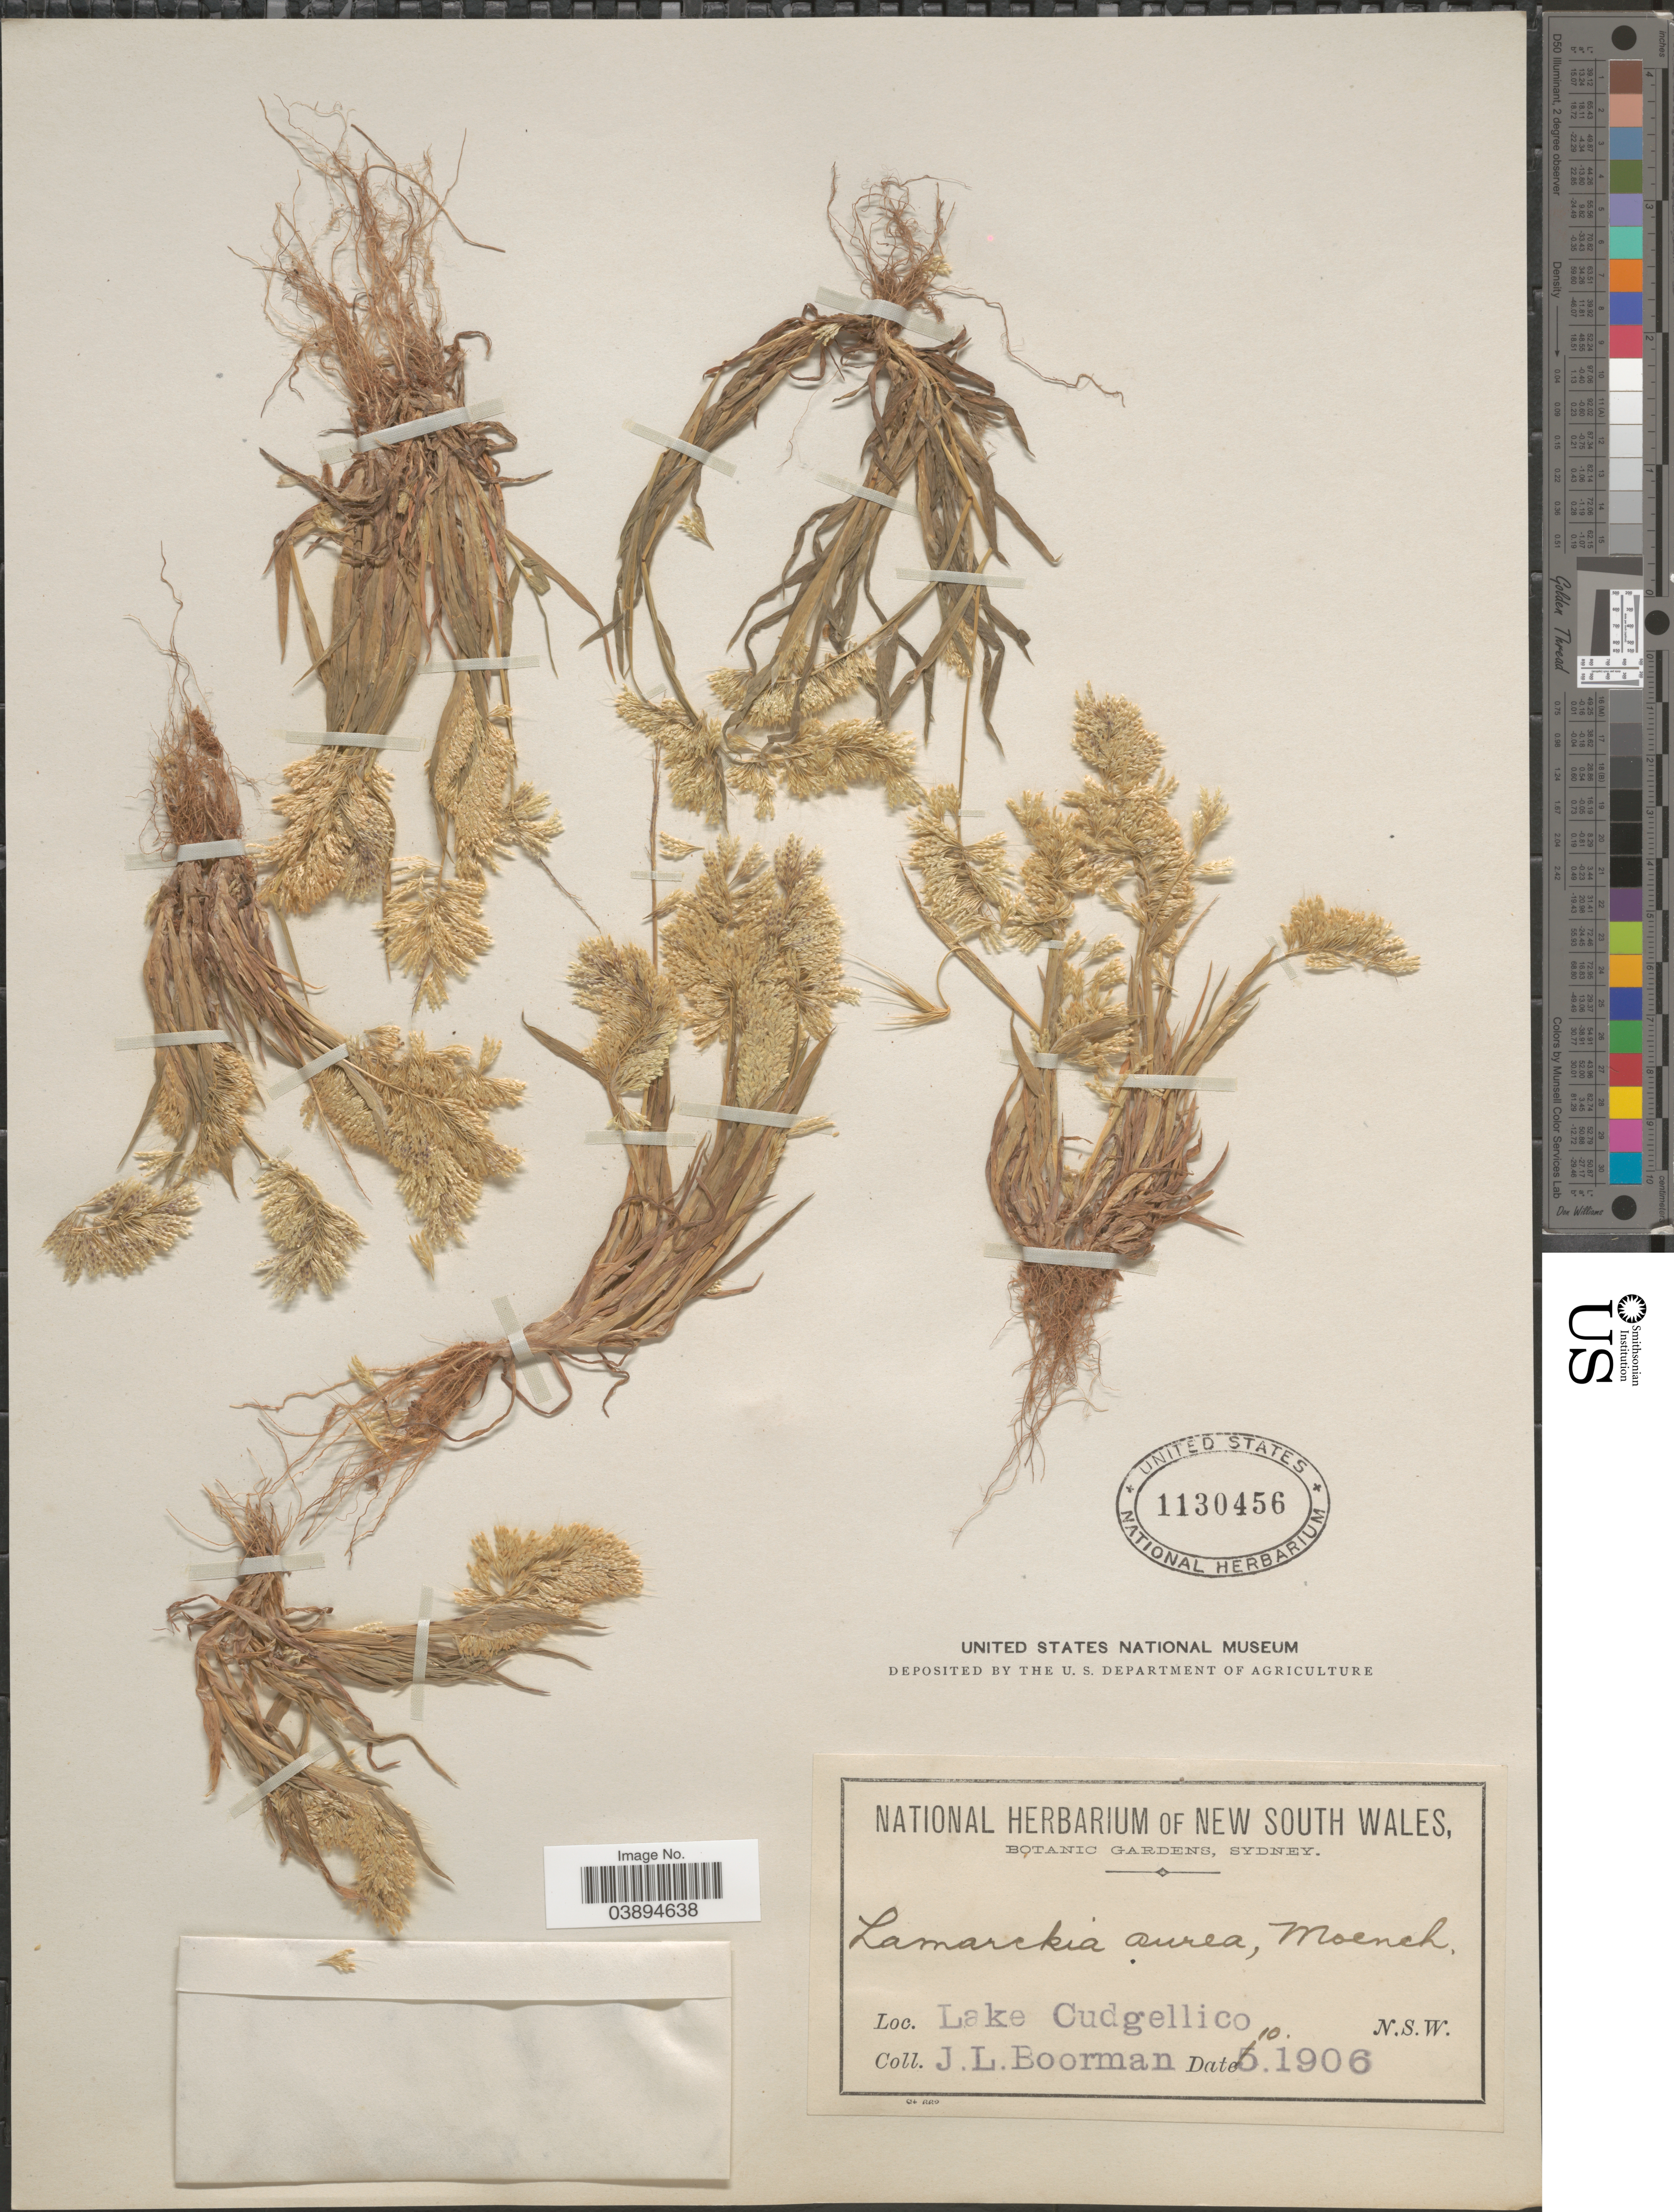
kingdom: Plantae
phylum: Tracheophyta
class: Liliopsida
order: Poales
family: Poaceae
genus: Lamarckia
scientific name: Lamarckia aurea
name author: (L.) Moench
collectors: J. Boorman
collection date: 1906-10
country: Australia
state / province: New South Wales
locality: Lake Cudgellico.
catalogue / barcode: US 1130456